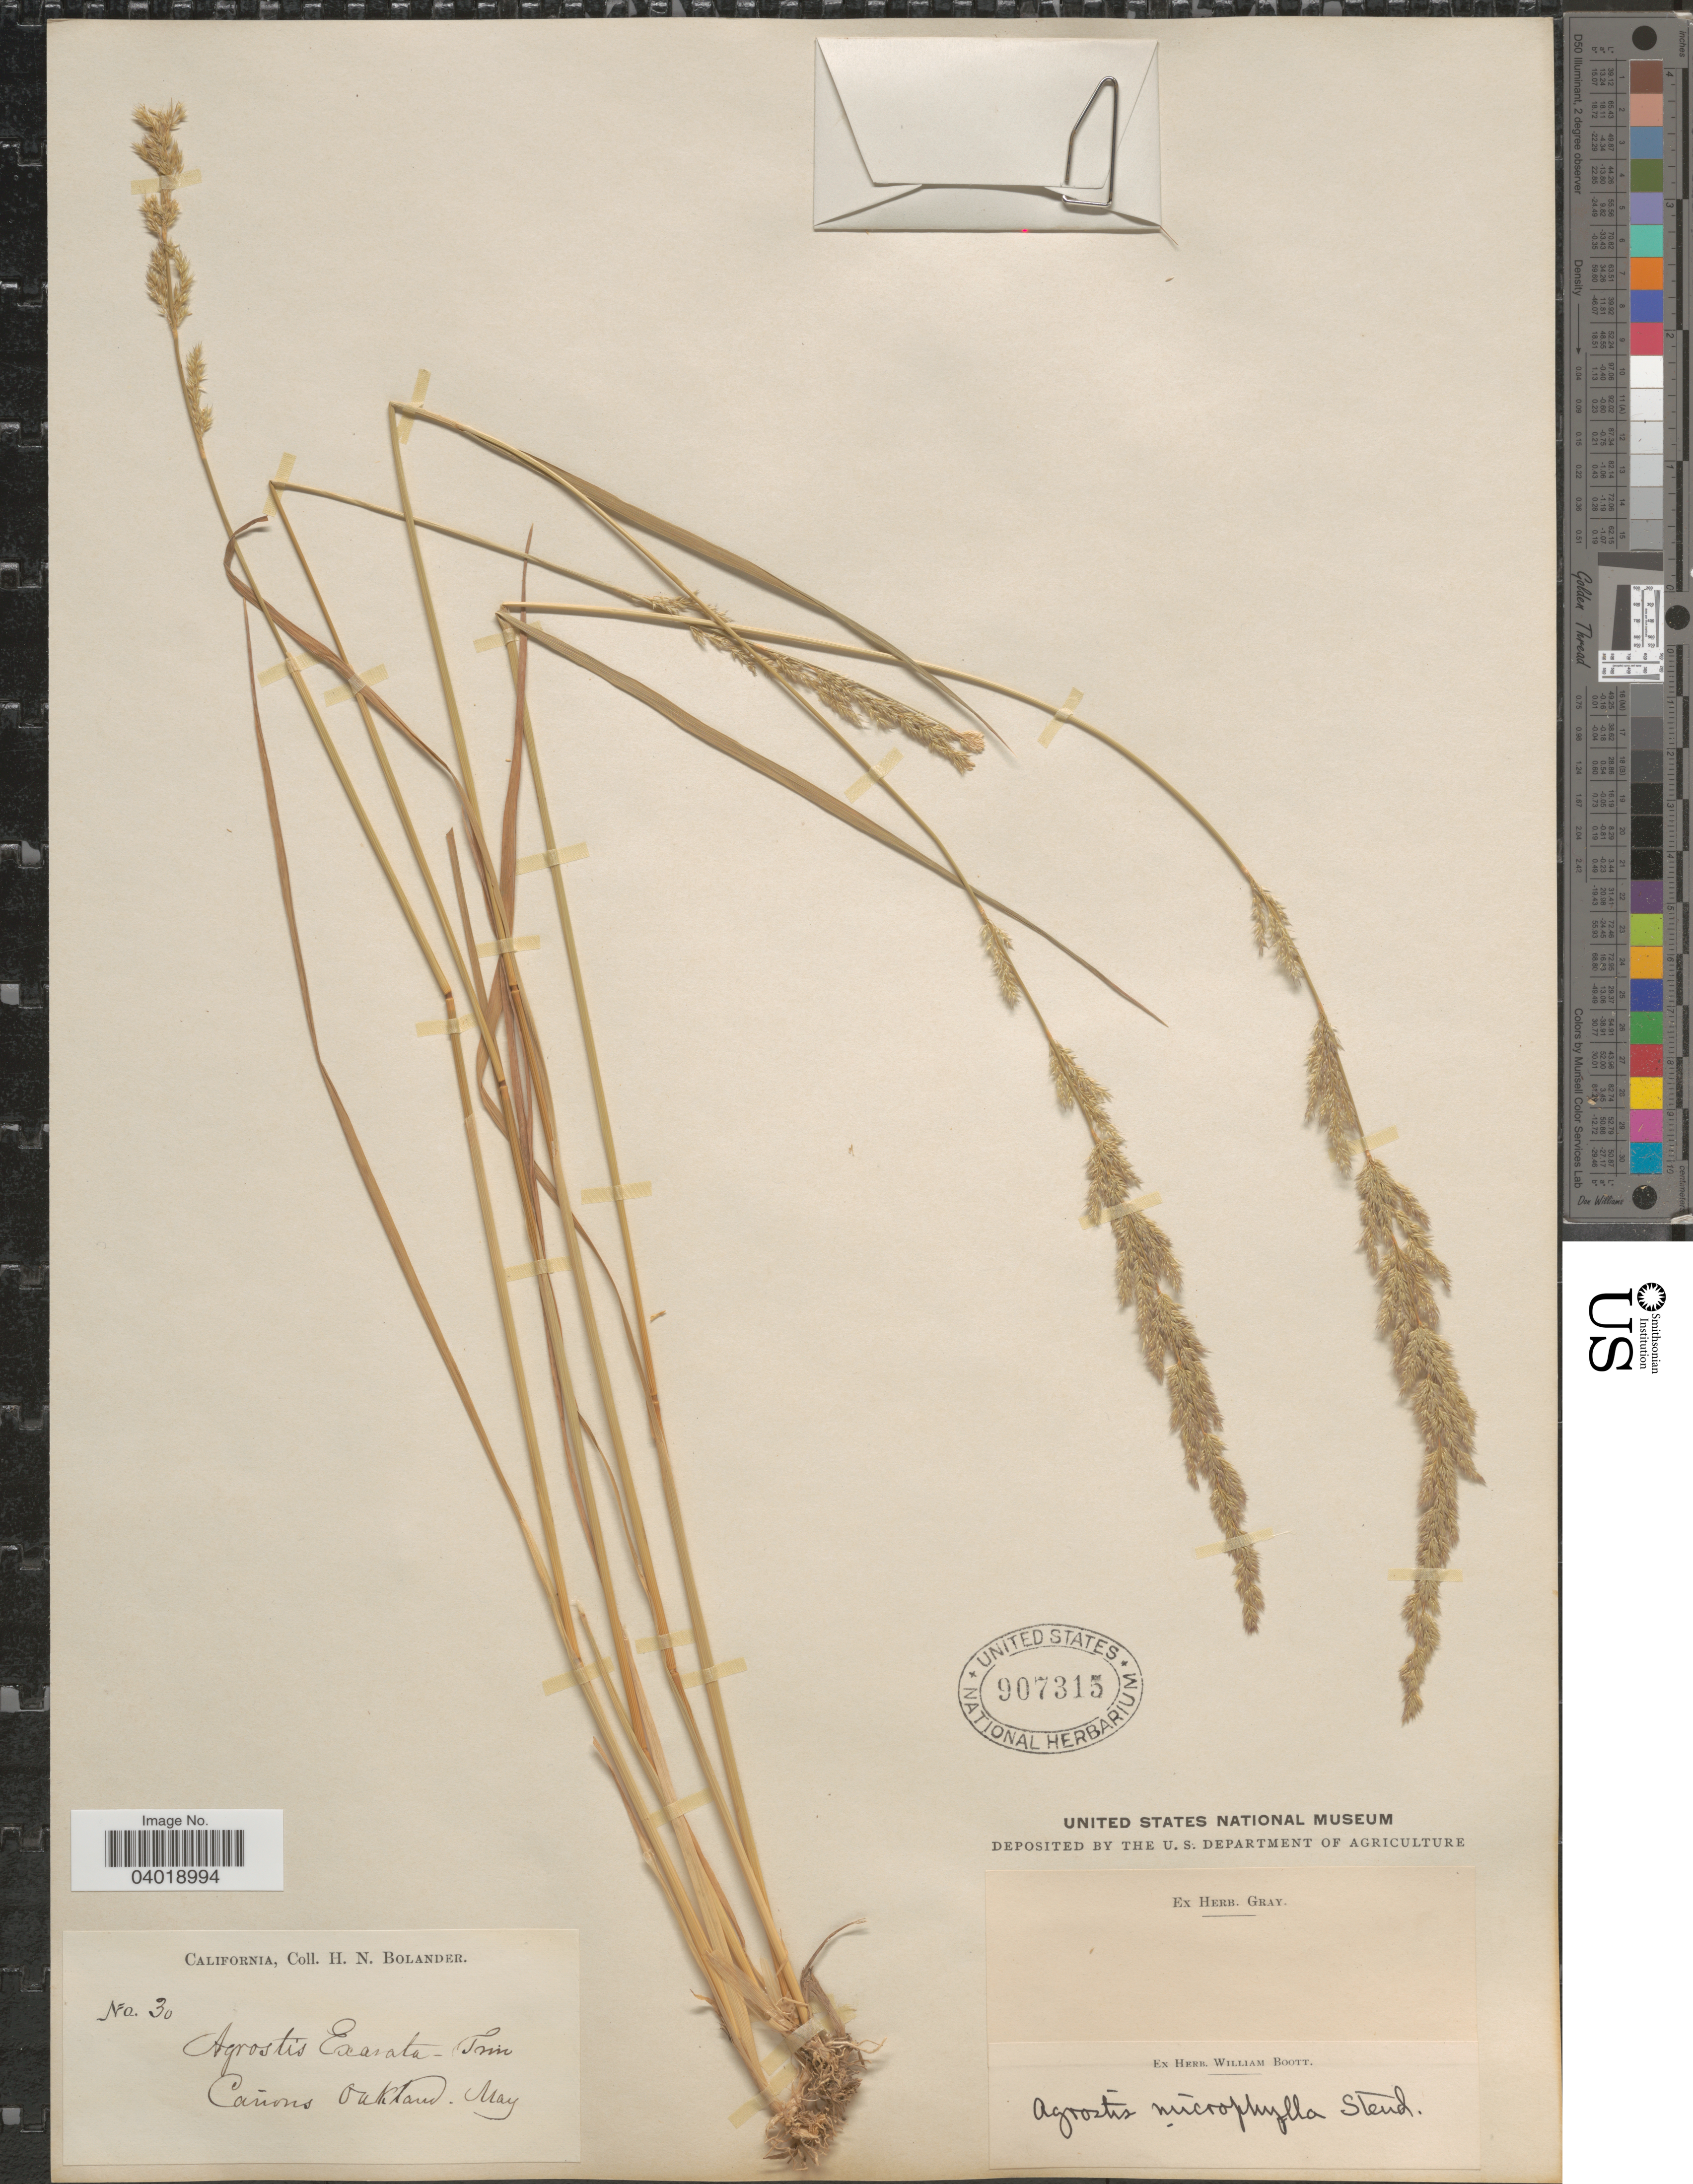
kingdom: Plantae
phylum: Tracheophyta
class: Liliopsida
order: Poales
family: Poaceae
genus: Agrostis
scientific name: Agrostis exarata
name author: Trin.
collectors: H. Bolander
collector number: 30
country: United States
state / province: California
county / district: Alameda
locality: Cañons Oakland.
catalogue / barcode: US 907315